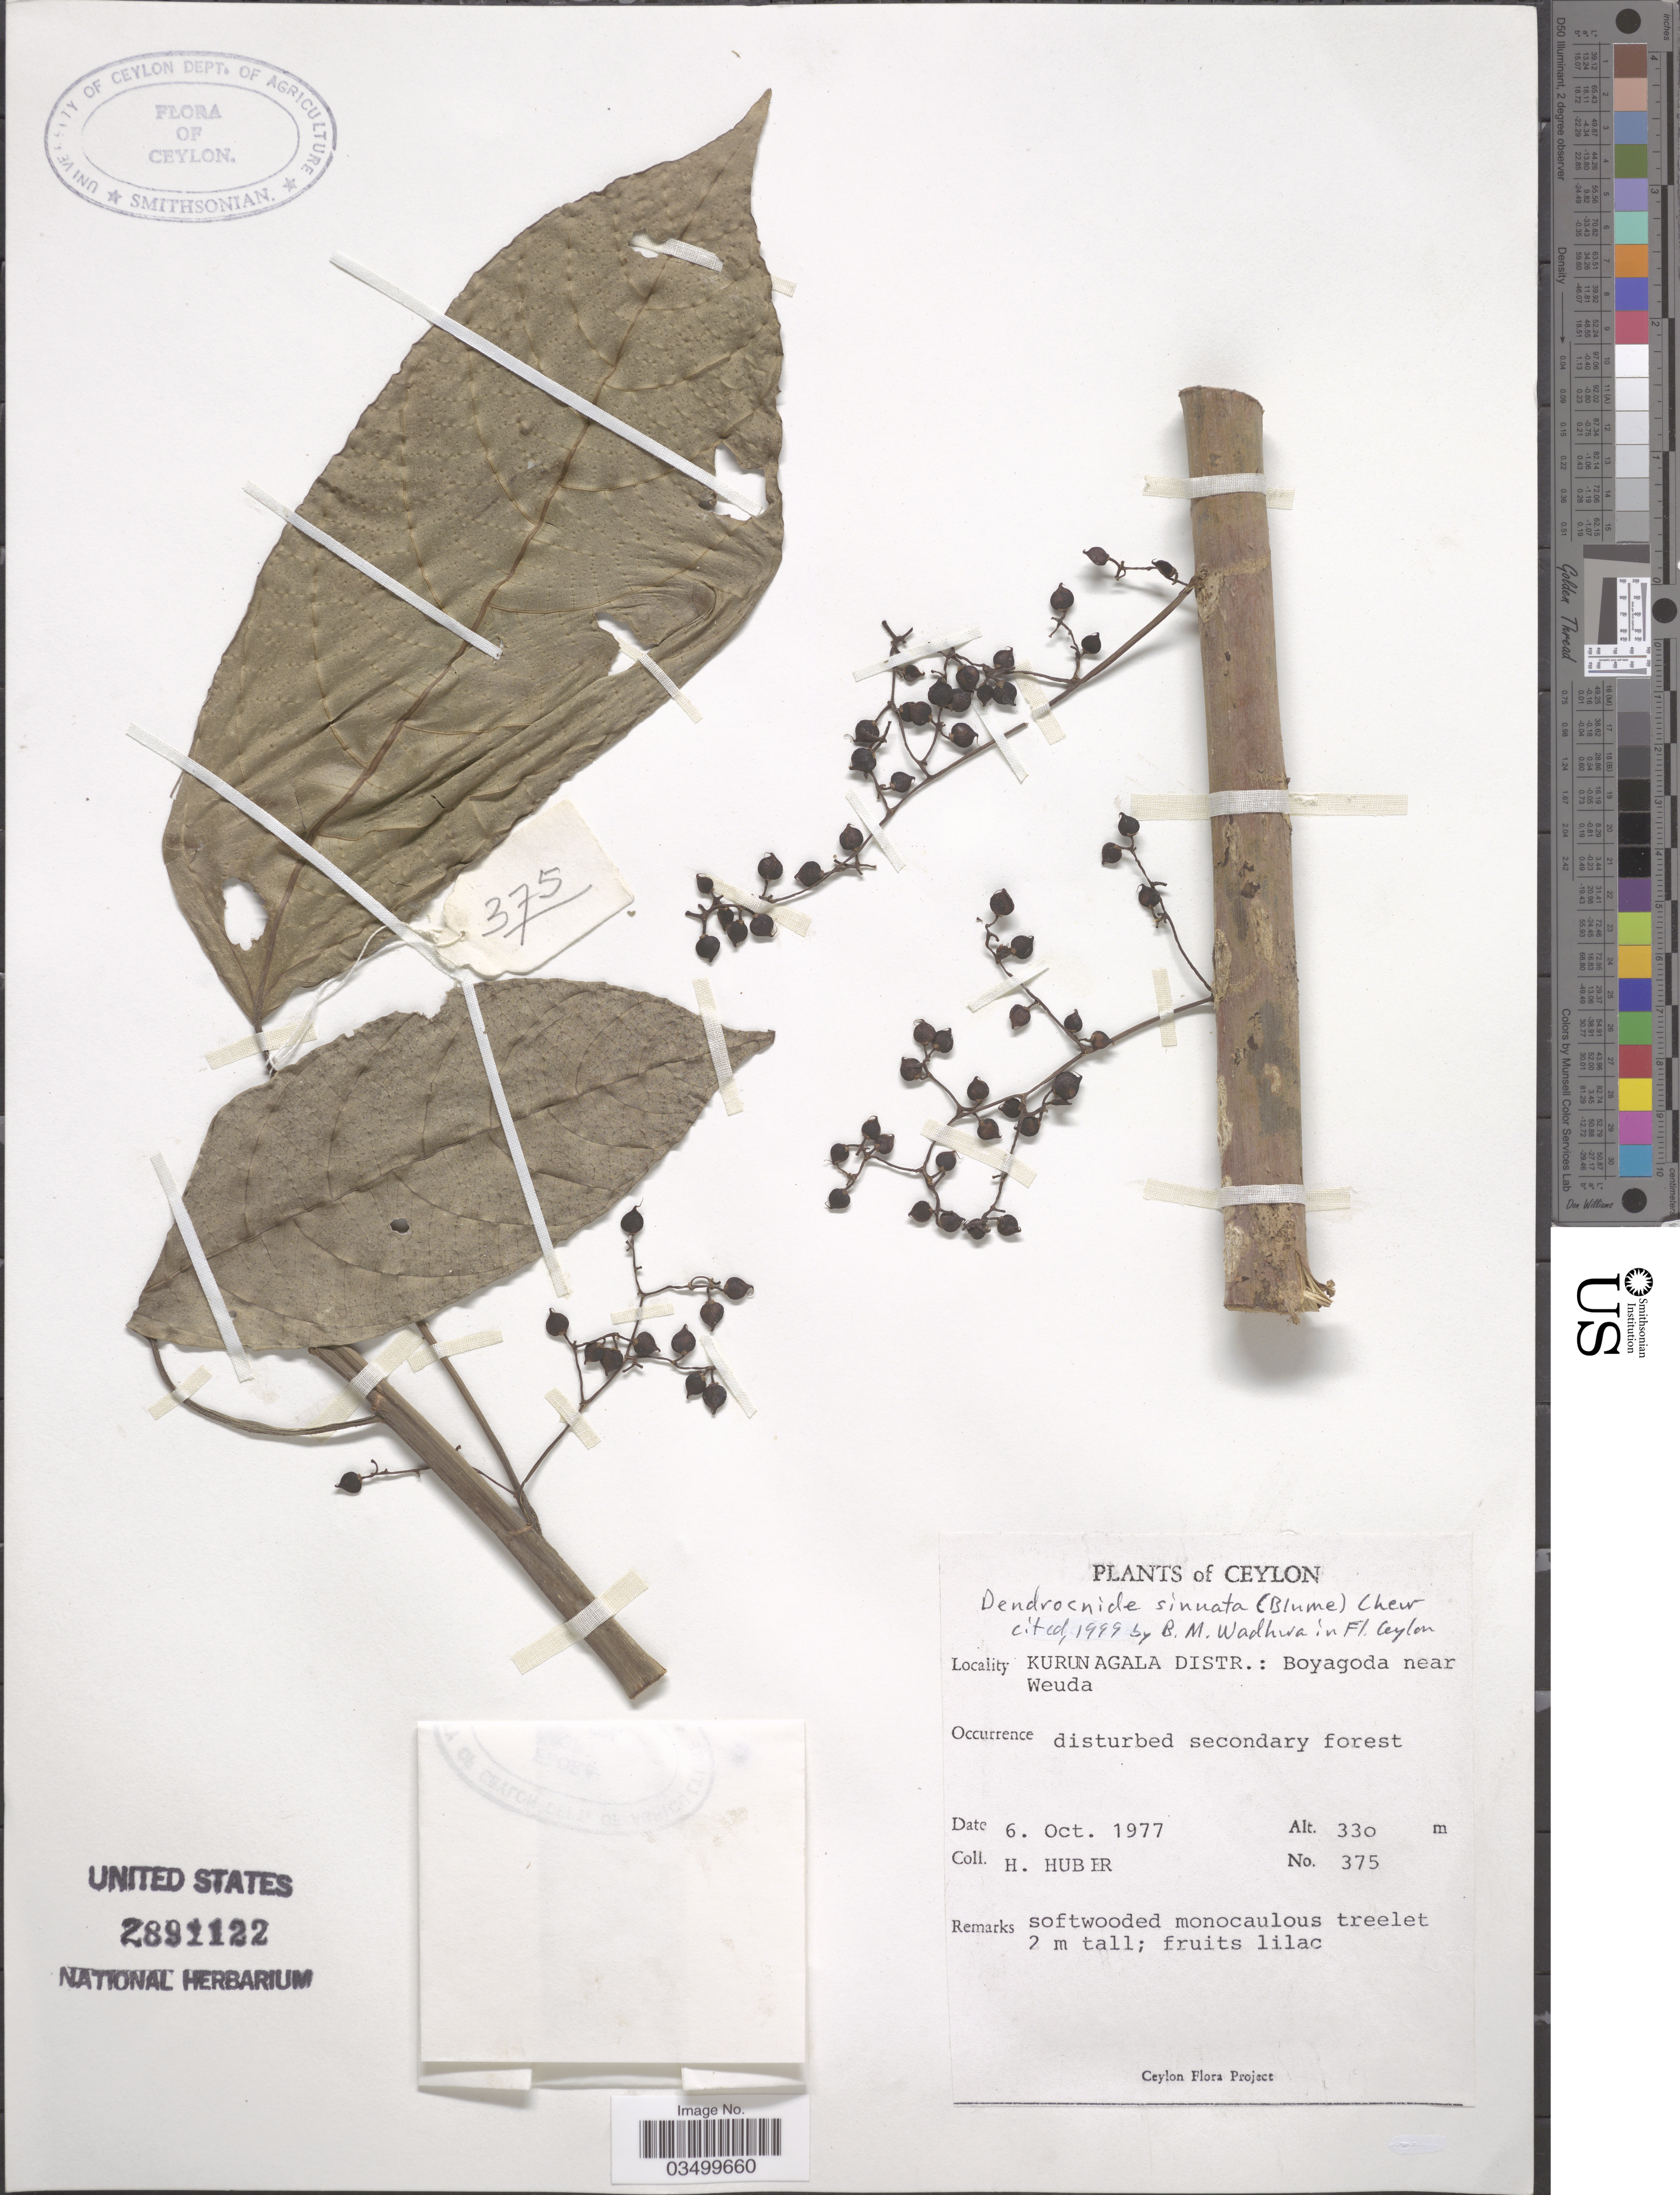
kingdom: Plantae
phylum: Tracheophyta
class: Magnoliopsida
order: Rosales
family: Urticaceae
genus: Dendrocnide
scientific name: Dendrocnide sinuata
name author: (Blume) Chew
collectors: H. Huber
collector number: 375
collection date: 1977-10-06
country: Sri Lanka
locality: Ceylon. Kurunagala Distr.: Boyagoda near Weuda.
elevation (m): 330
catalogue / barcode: US 2891122